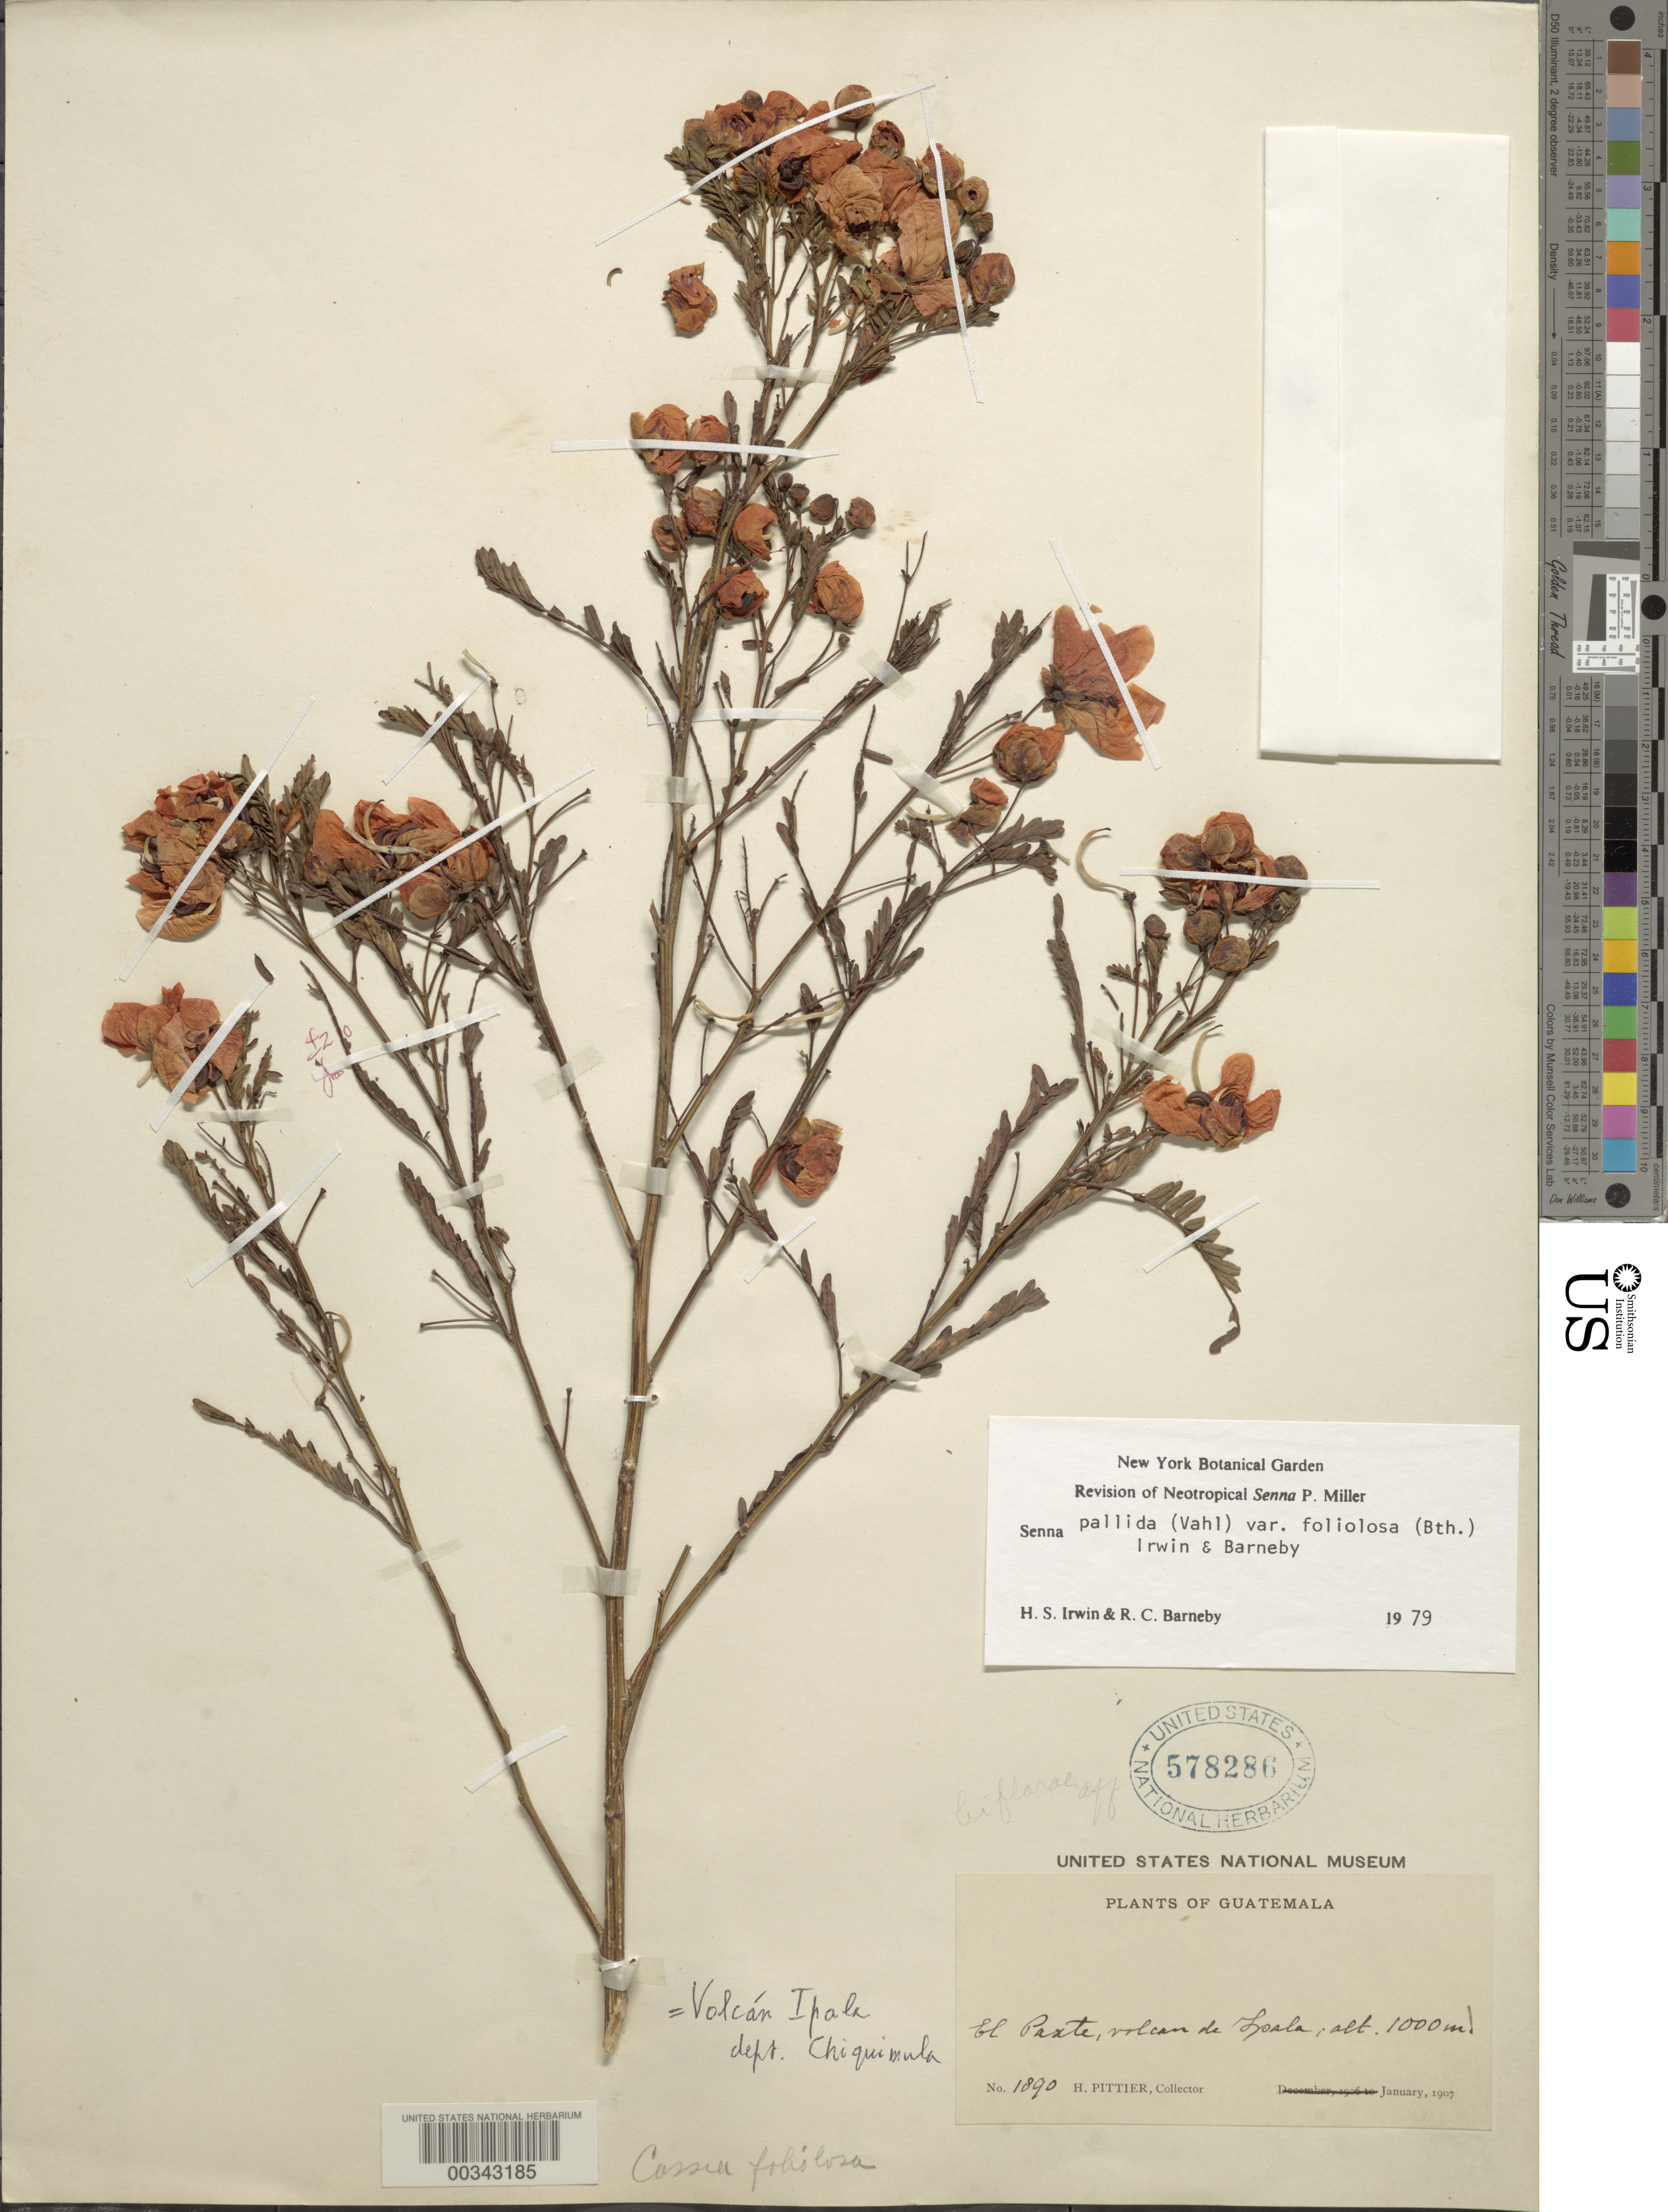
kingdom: Plantae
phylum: Tracheophyta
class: Magnoliopsida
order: Fabales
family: Fabaceae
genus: Senna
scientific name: Senna pallida var. cordillerae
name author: H.S. Irwin & Barneby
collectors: H. F. Pittier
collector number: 1890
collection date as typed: Jan 1907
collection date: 1907-01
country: Guatemala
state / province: Chiquimula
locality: El Paxte, Volcan de losla; Volcan Ipala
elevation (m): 1000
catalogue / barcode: US 578286